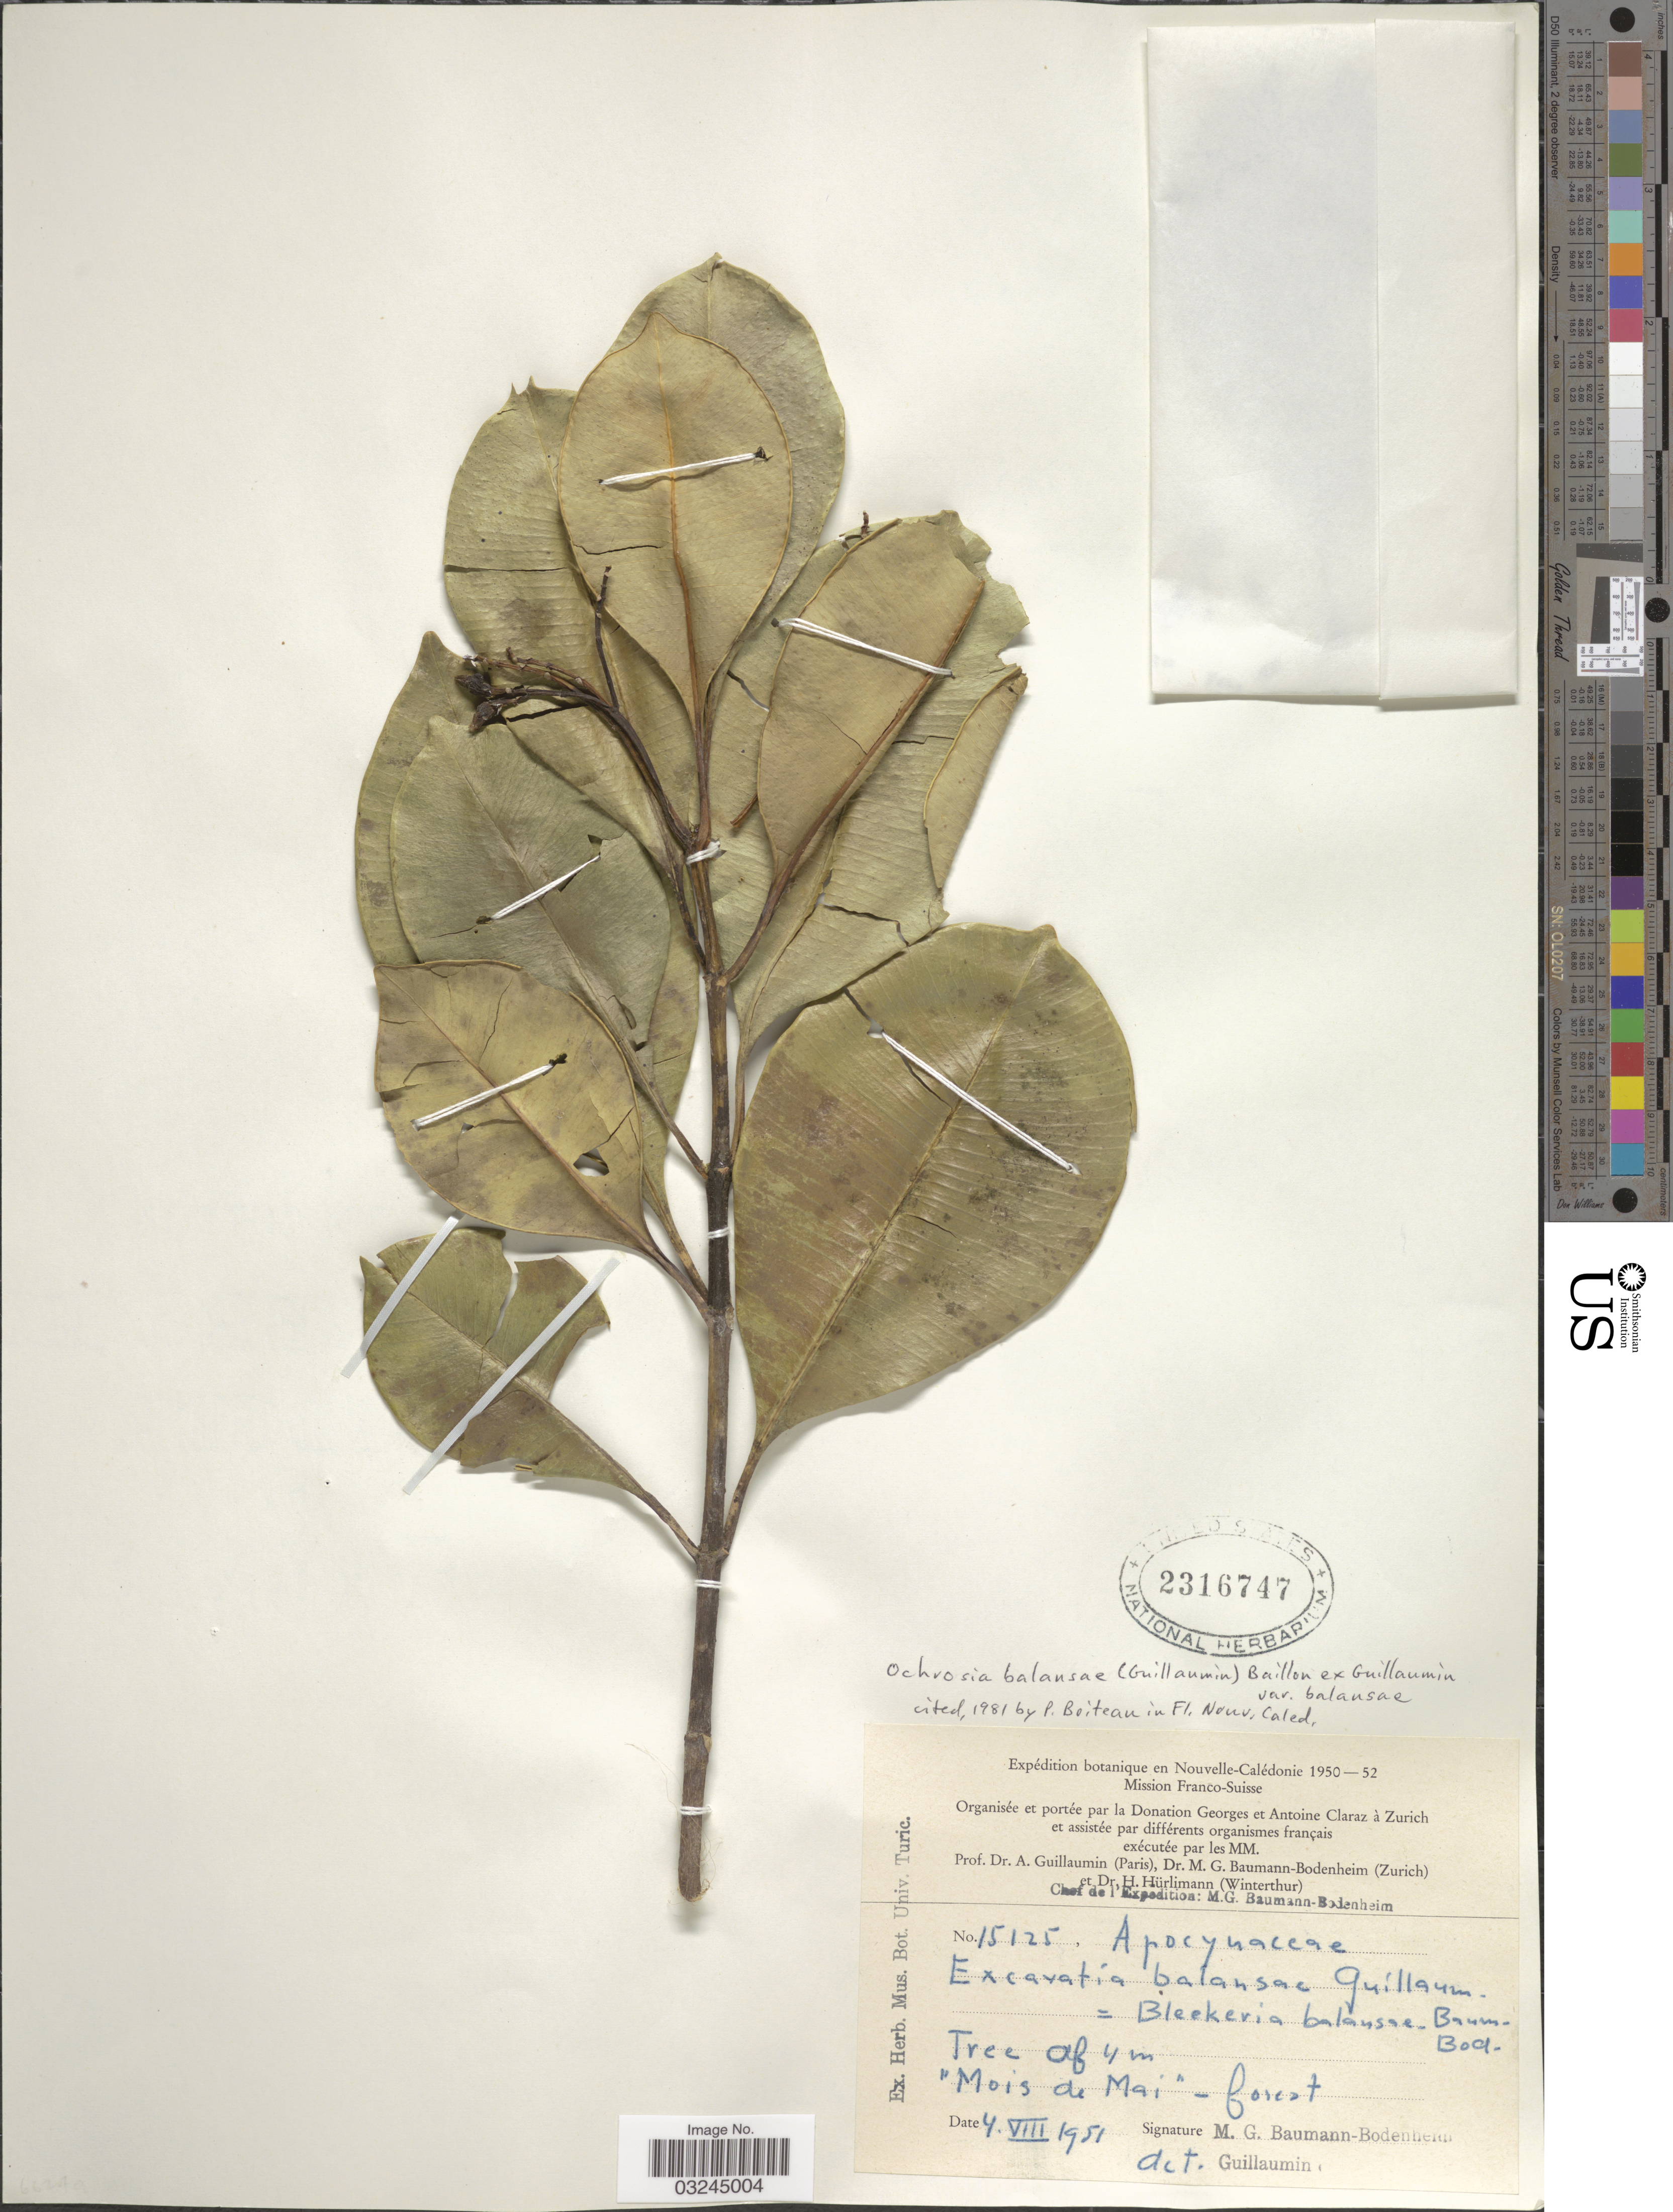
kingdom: Plantae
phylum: Tracheophyta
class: Magnoliopsida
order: Gentianales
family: Apocynaceae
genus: Ochrosia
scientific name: Ochrosia balansae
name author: Baill. ex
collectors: M. G. Baumann-Bodenheim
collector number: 15125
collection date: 1951-08-04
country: New Caledonia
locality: Mois de Mai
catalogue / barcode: US 2316747